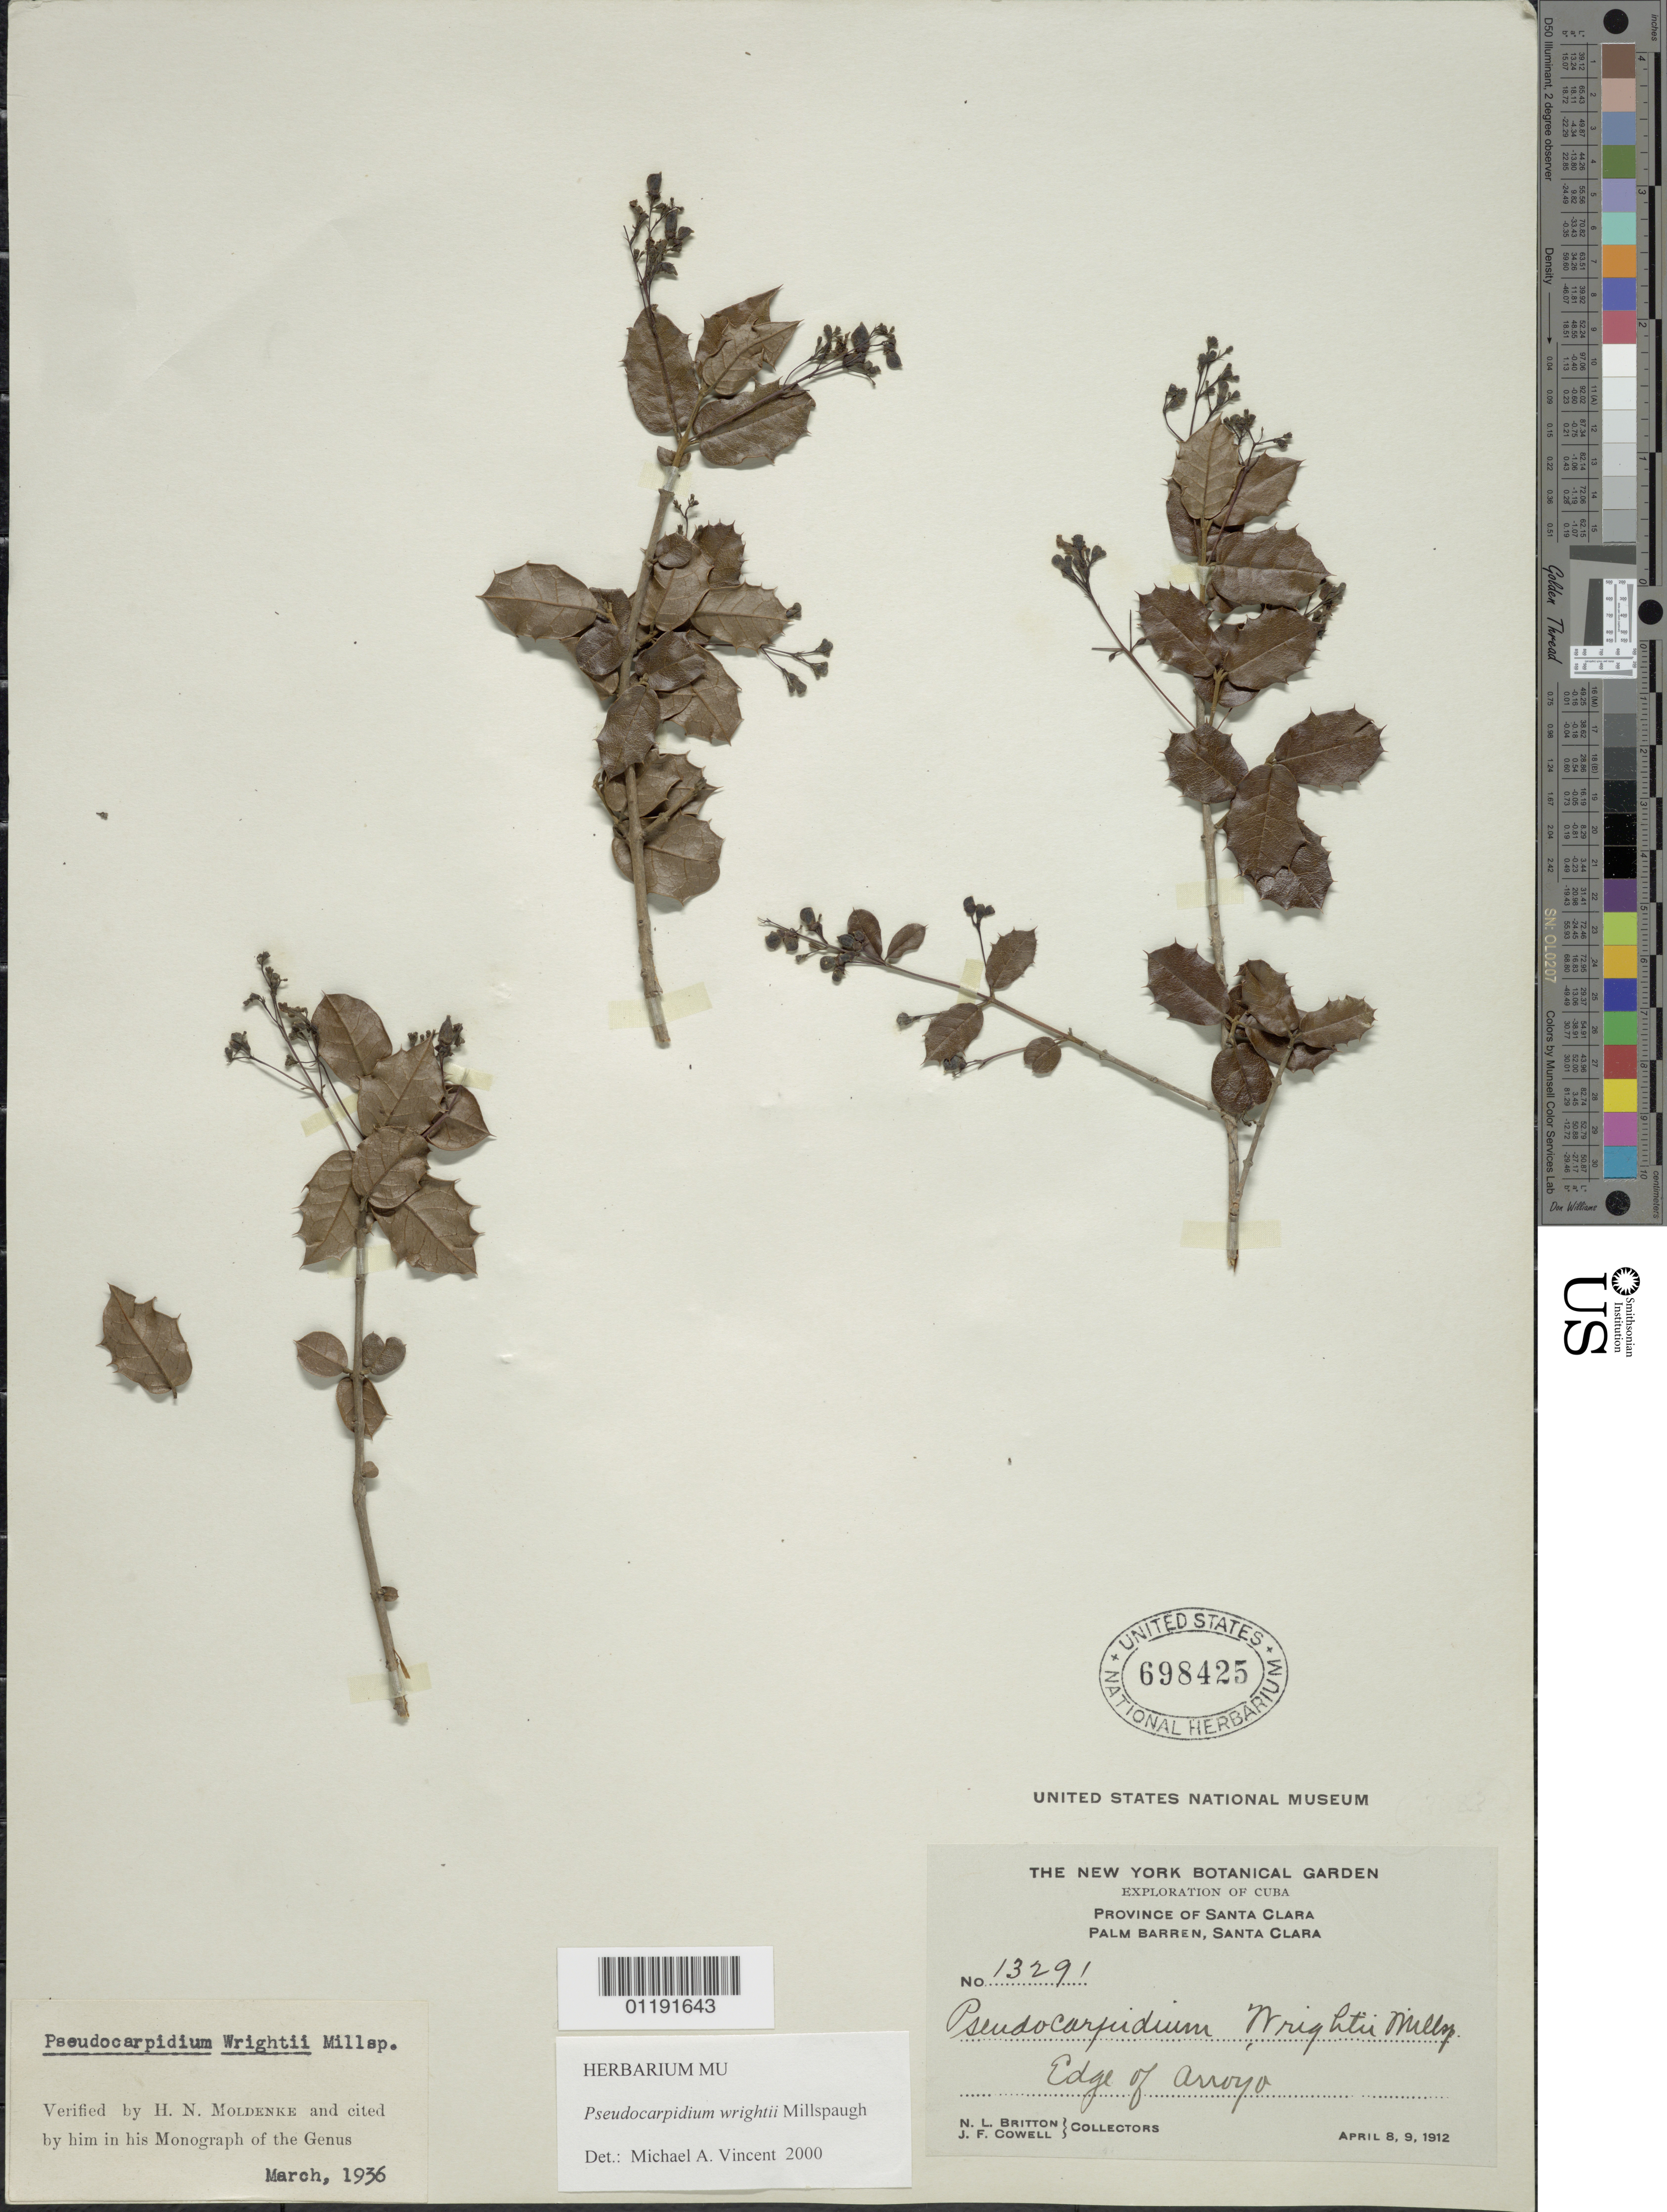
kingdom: Plantae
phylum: Tracheophyta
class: Magnoliopsida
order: Lamiales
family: Lamiaceae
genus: Pseudocarpidium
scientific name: Pseudocarpidium wrightii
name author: Millsp.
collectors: N. Britton & J. F. Cowell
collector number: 13291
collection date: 1912-04-08,1912-04-09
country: Cuba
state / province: Santa Clara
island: Cuba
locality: Palm Barren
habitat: Edge of Arroyo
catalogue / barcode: US 698425